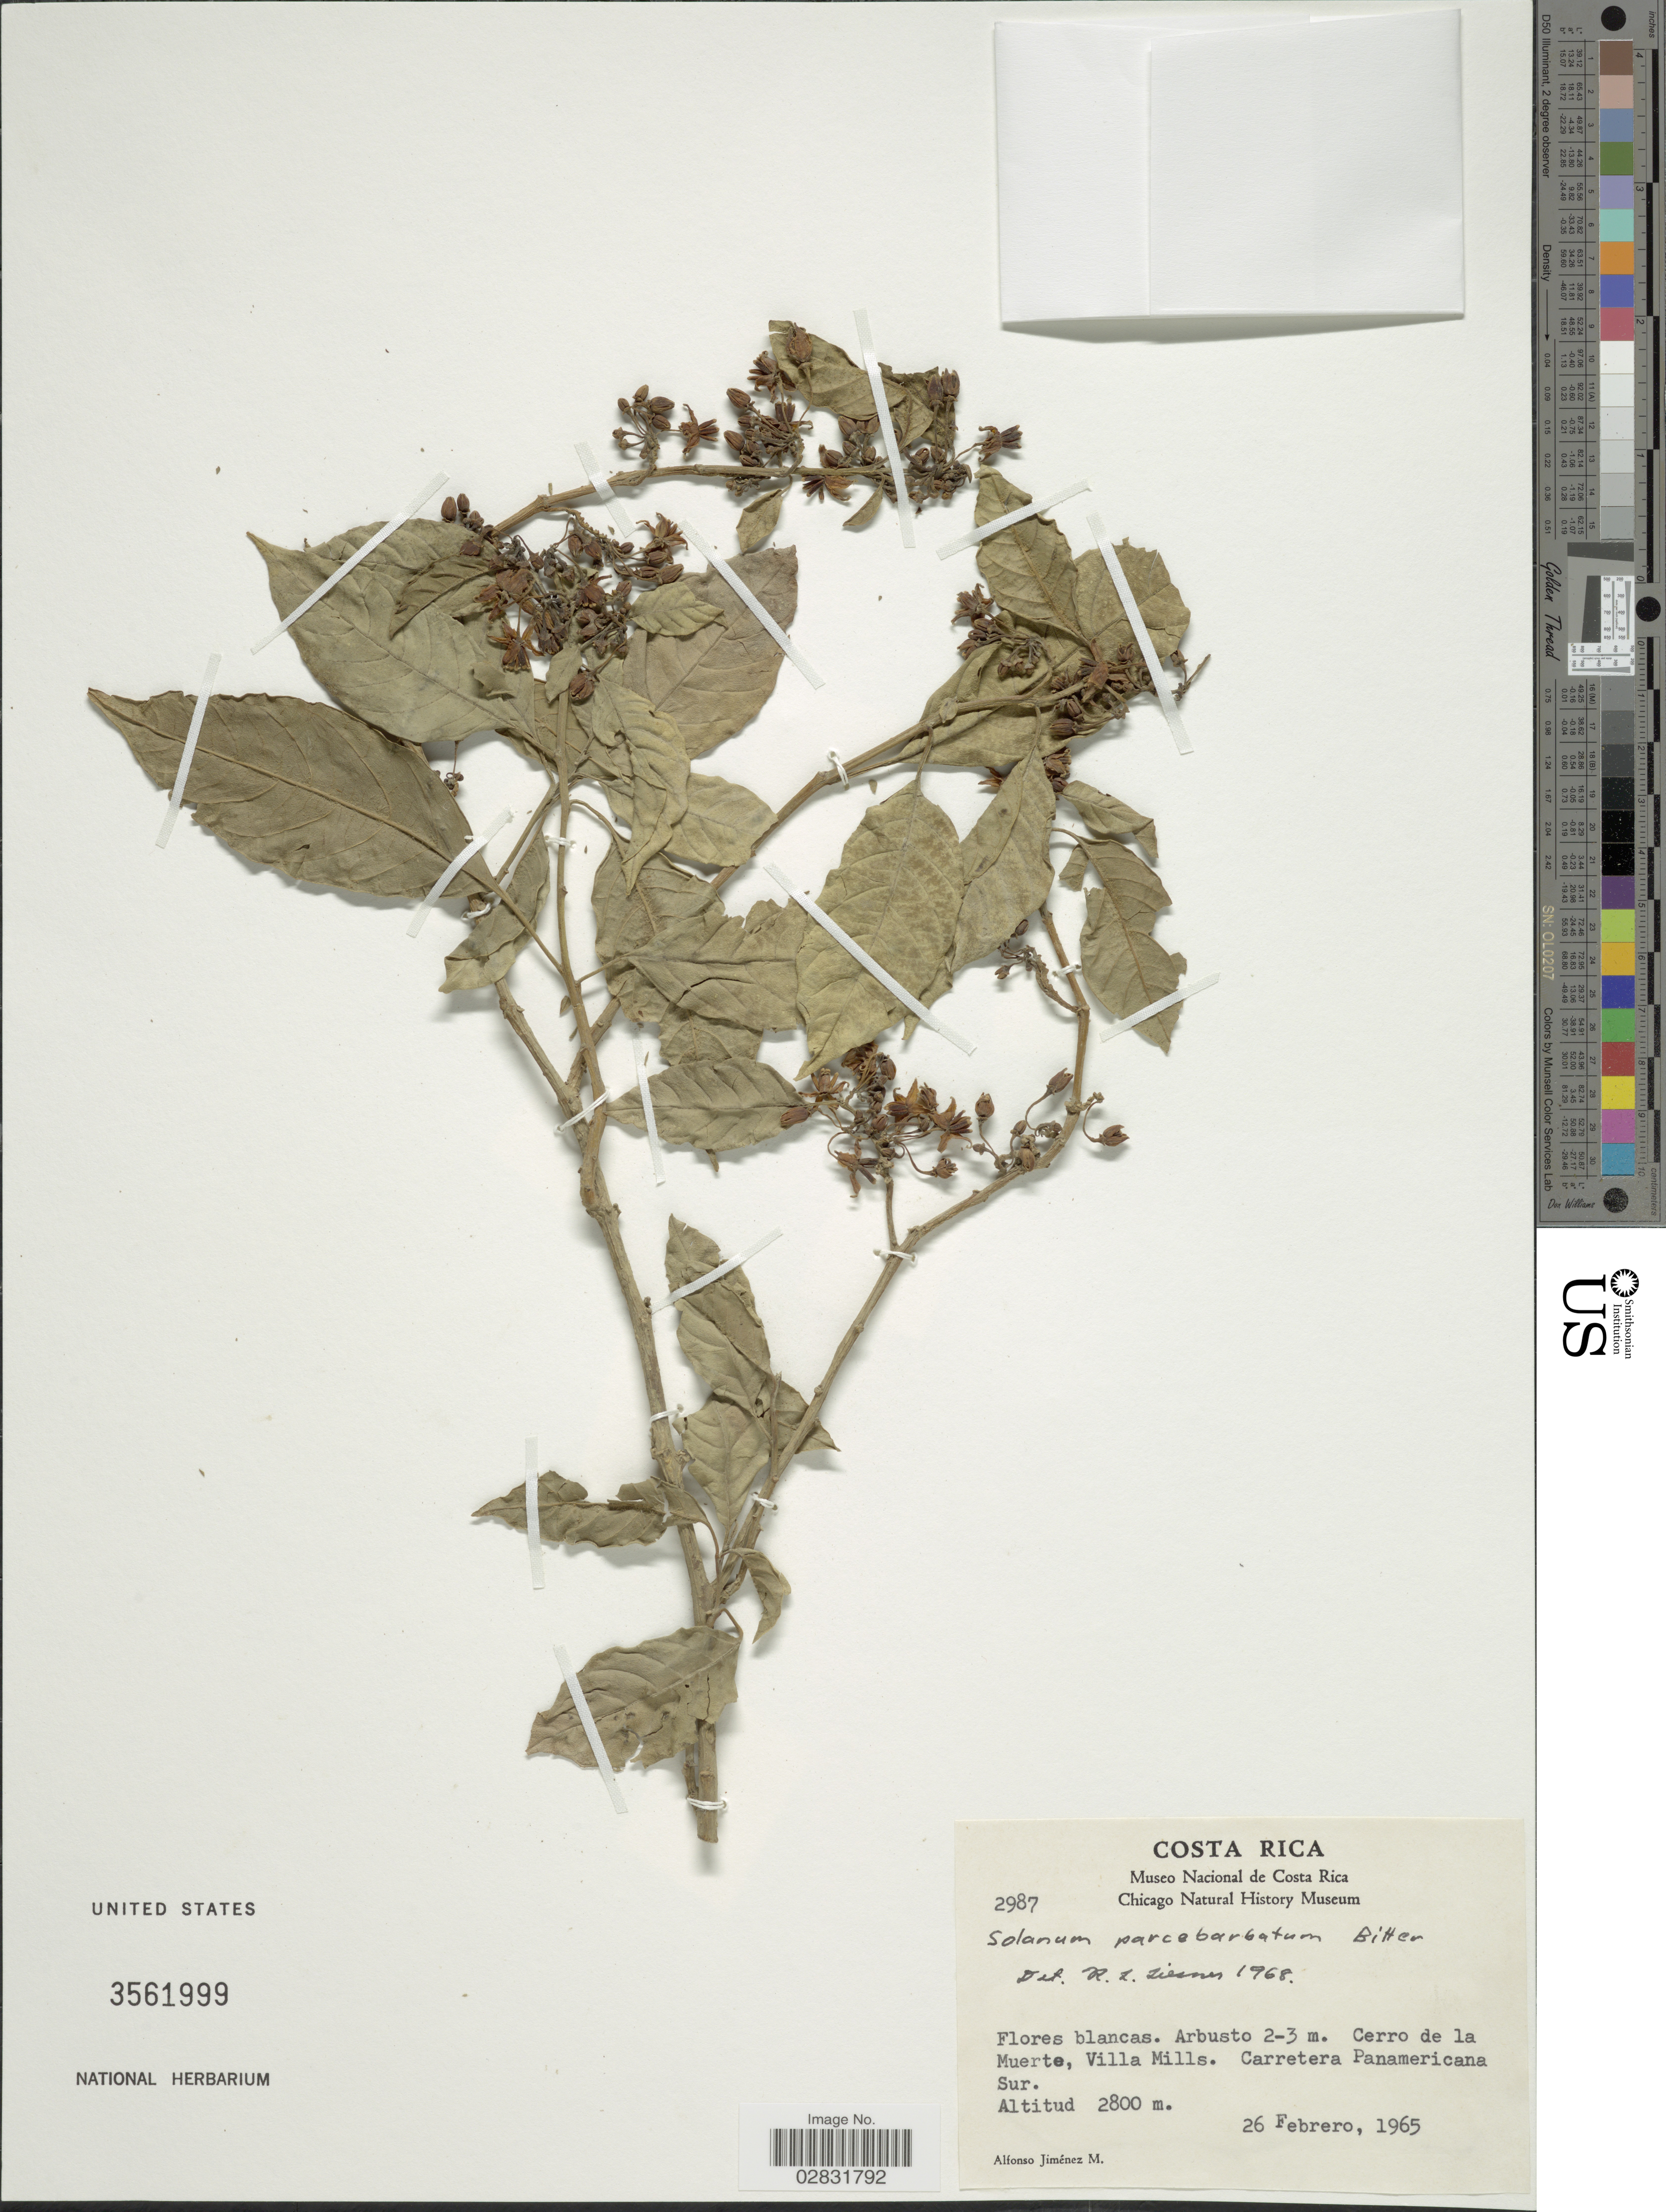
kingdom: Plantae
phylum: Tracheophyta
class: Magnoliopsida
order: Solanales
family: Solanaceae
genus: Solanum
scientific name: Solanum parcebarbatum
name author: Bitter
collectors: A. Jimenez M.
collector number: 2987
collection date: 1965-02-26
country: Costa Rica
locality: Cerro de la Muerte, Villa Mills. Carretera Panamericana Sur.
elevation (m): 2800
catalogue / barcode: US 3561999